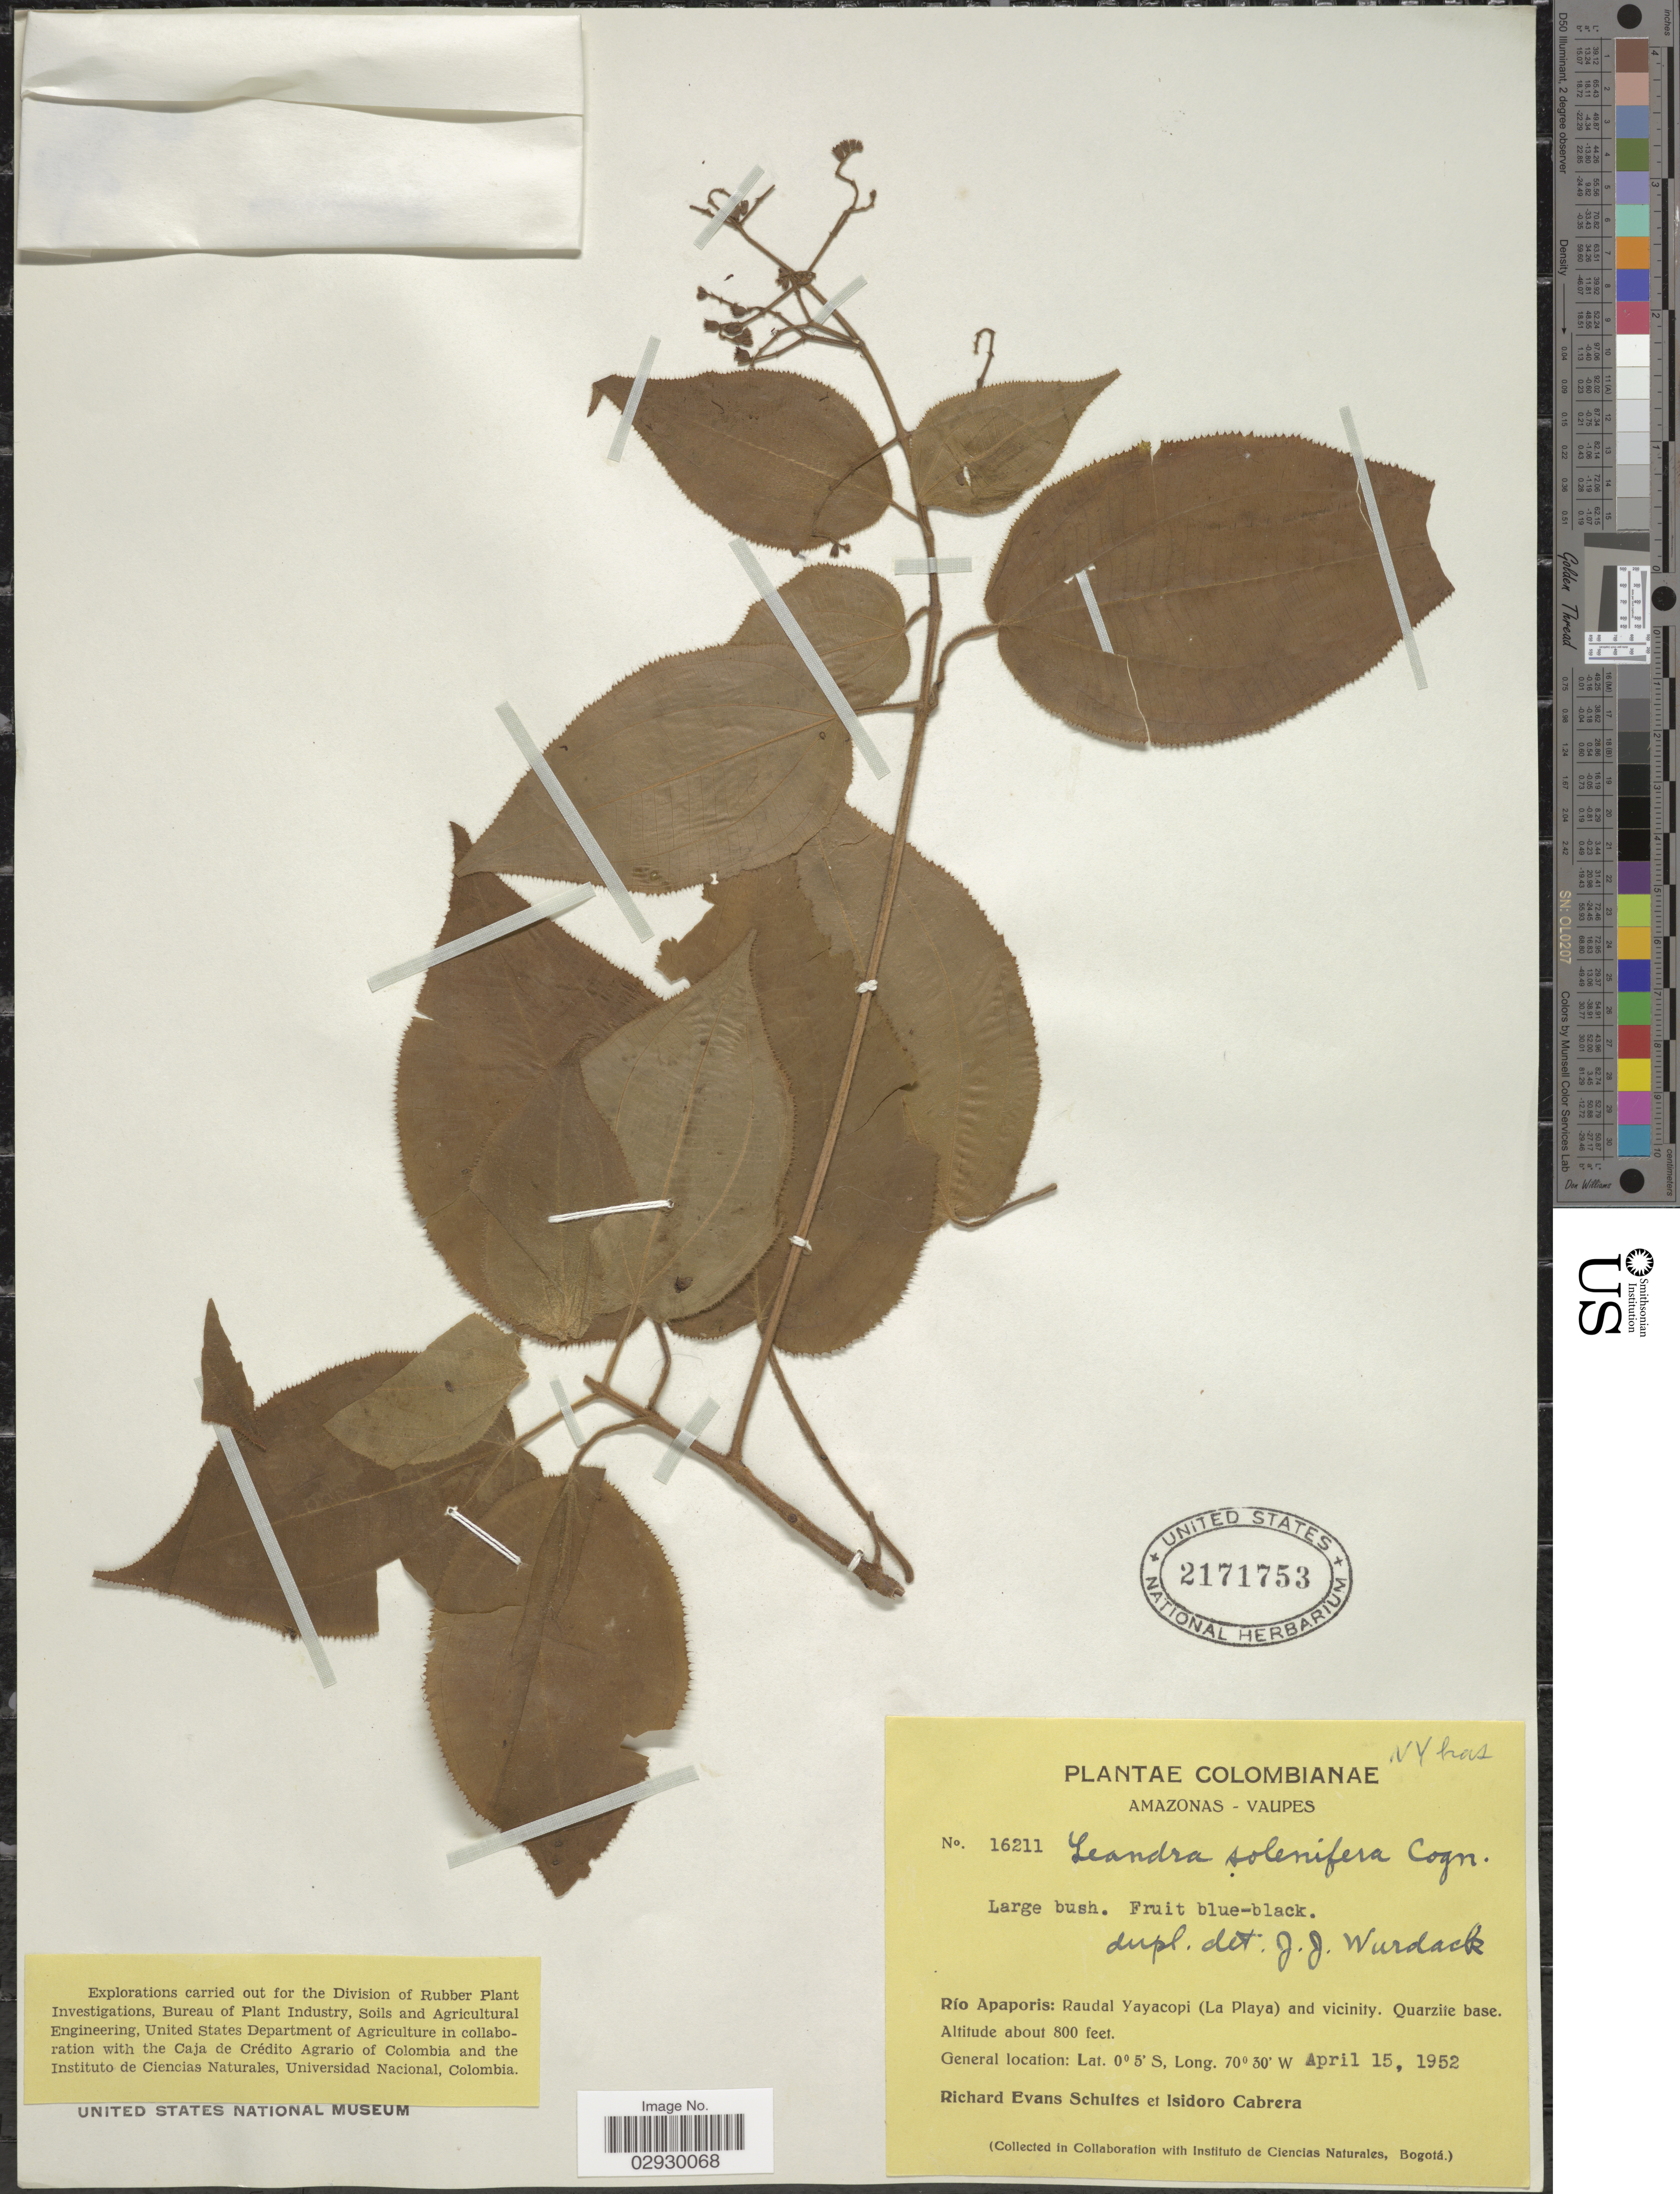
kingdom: Plantae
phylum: Tracheophyta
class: Magnoliopsida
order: Myrtales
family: Melastomataceae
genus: Leandra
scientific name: Leandra solenifera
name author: Cogn.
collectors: R. E. Schultes & I. Cabrera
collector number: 16211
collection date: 1952-04-15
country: Colombia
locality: Amazonas - Vaupes. Río Apaporis: Raudal Yayacopi (La Playa) and vicinity. Quarzite base.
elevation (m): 244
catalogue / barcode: US 2171753